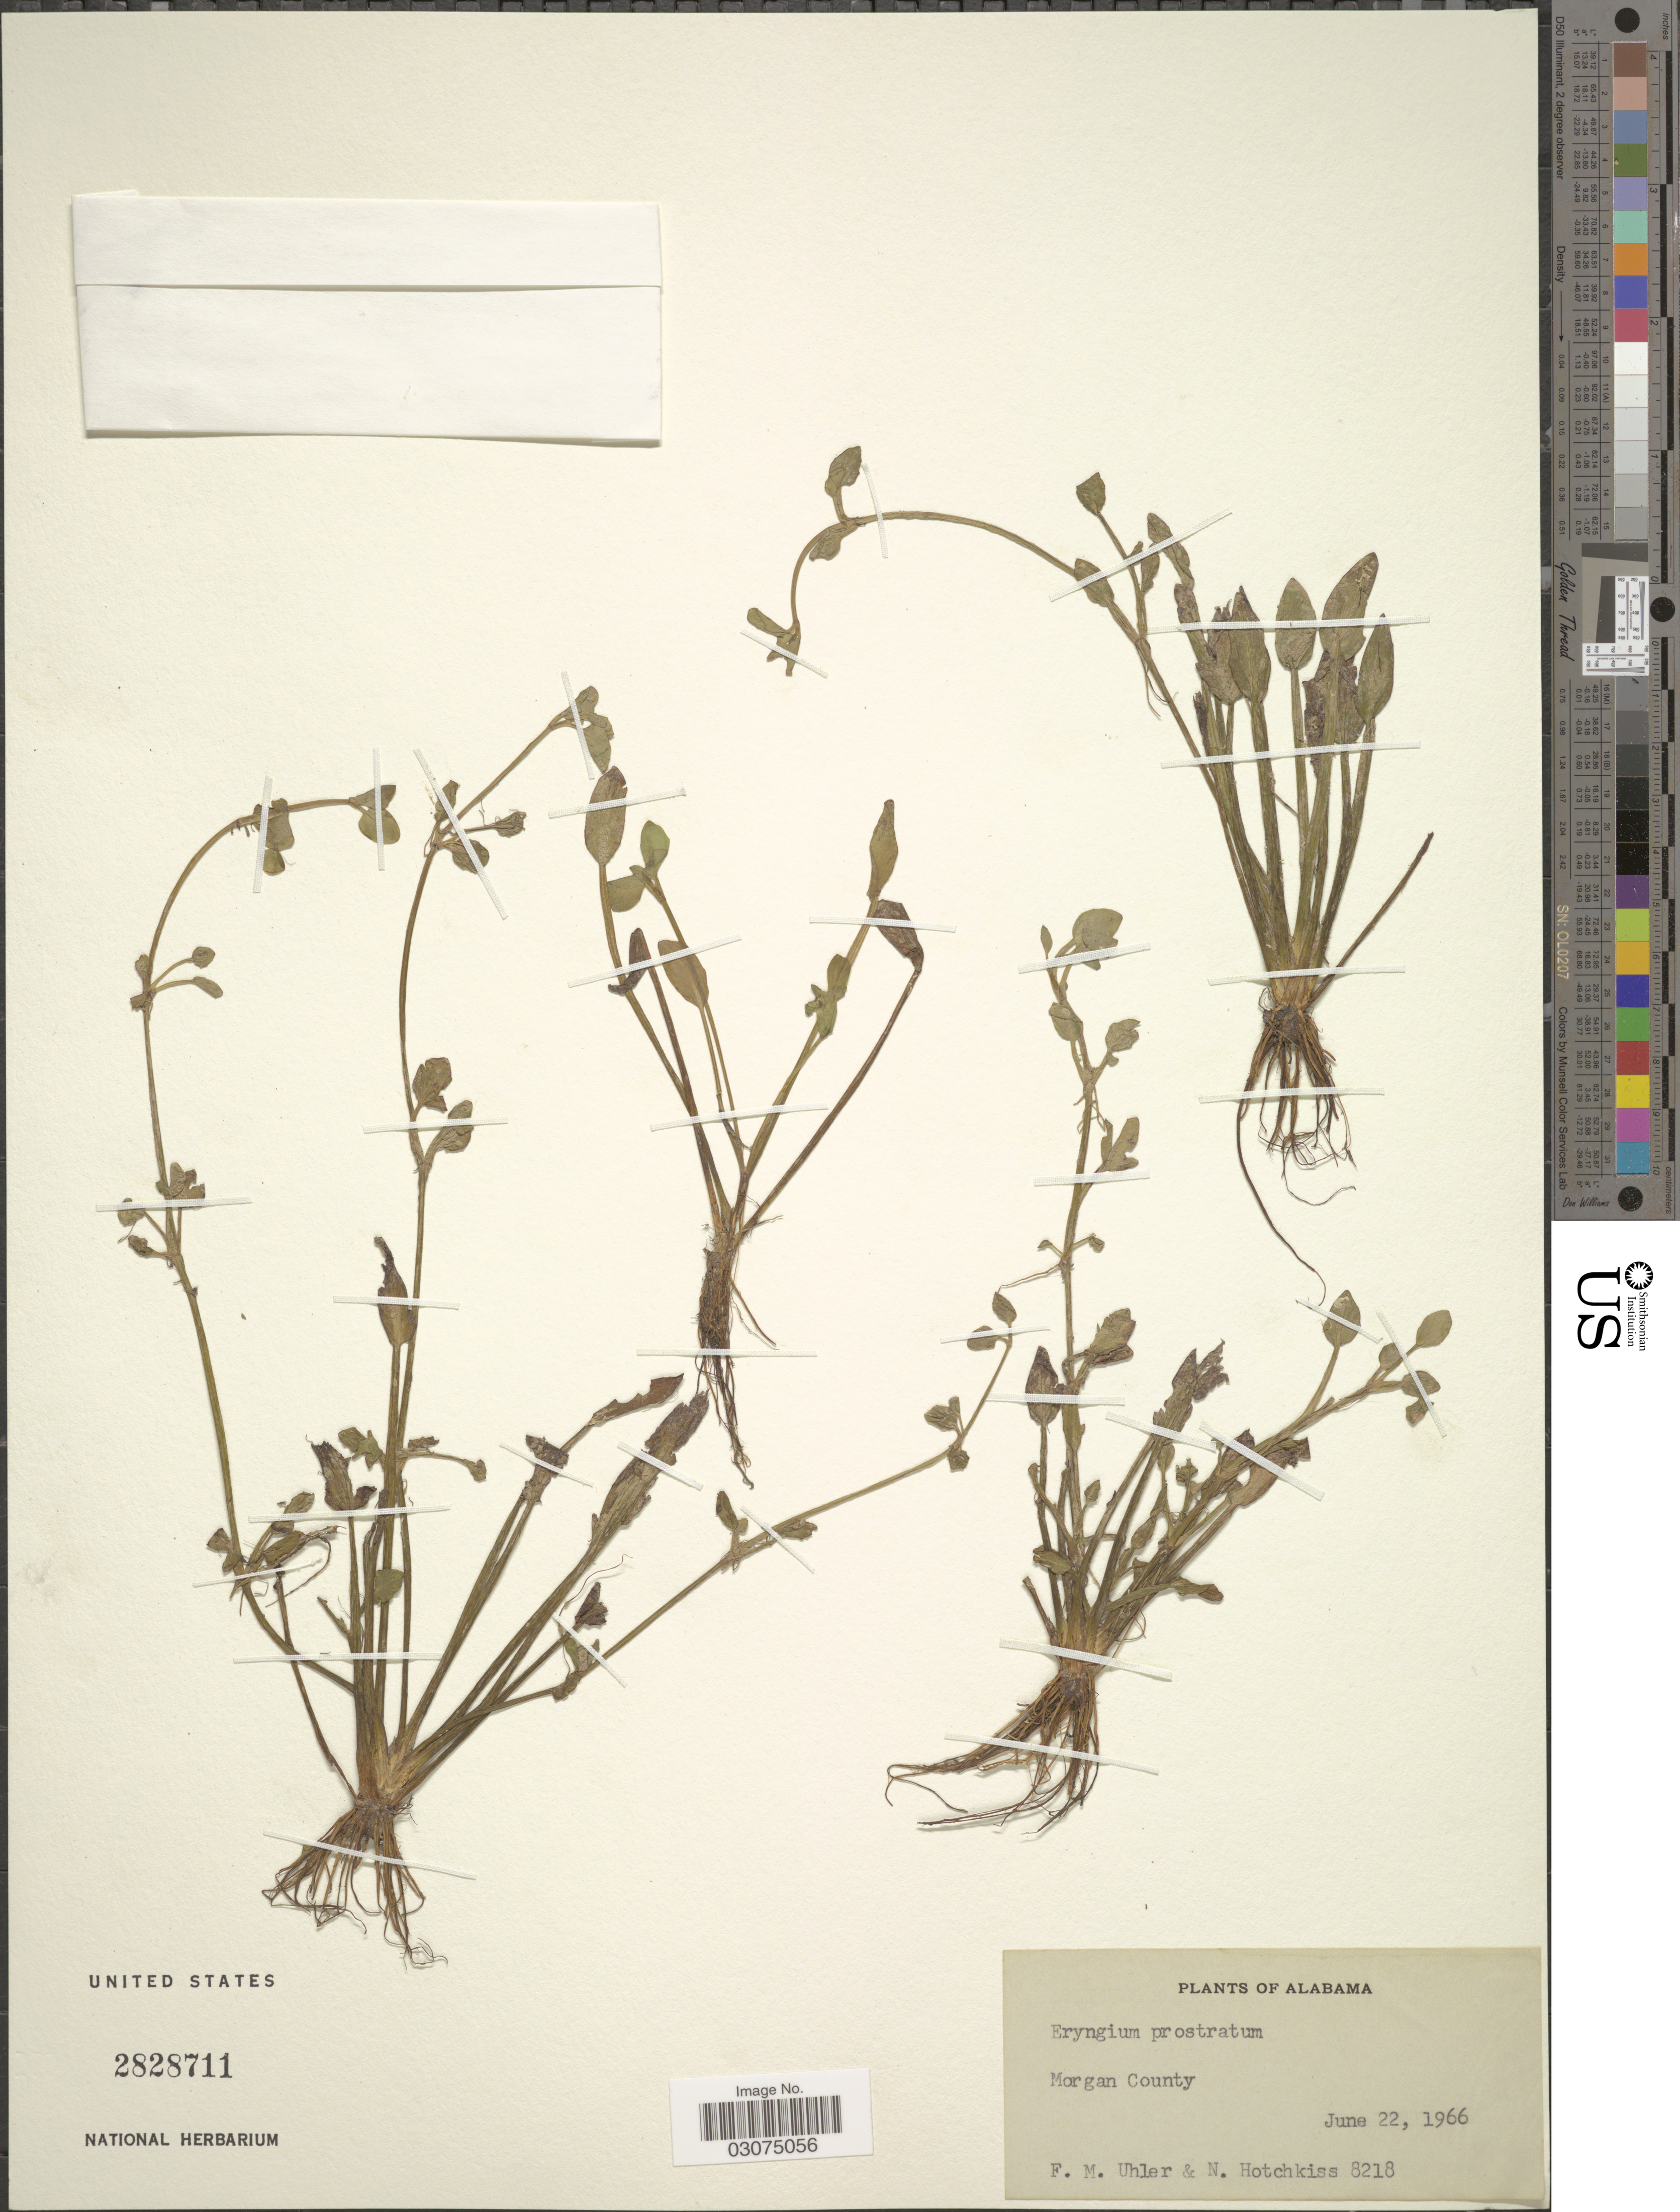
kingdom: Plantae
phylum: Tracheophyta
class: Magnoliopsida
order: Apiales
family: Apiaceae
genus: Eryngium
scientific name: Eryngium prostratum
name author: Nutt. ex DC.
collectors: F. M. Uhler & N. Hotchkiss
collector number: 8218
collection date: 1966-06-22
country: United States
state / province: Alabama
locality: Morgan County.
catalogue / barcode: US 2828711